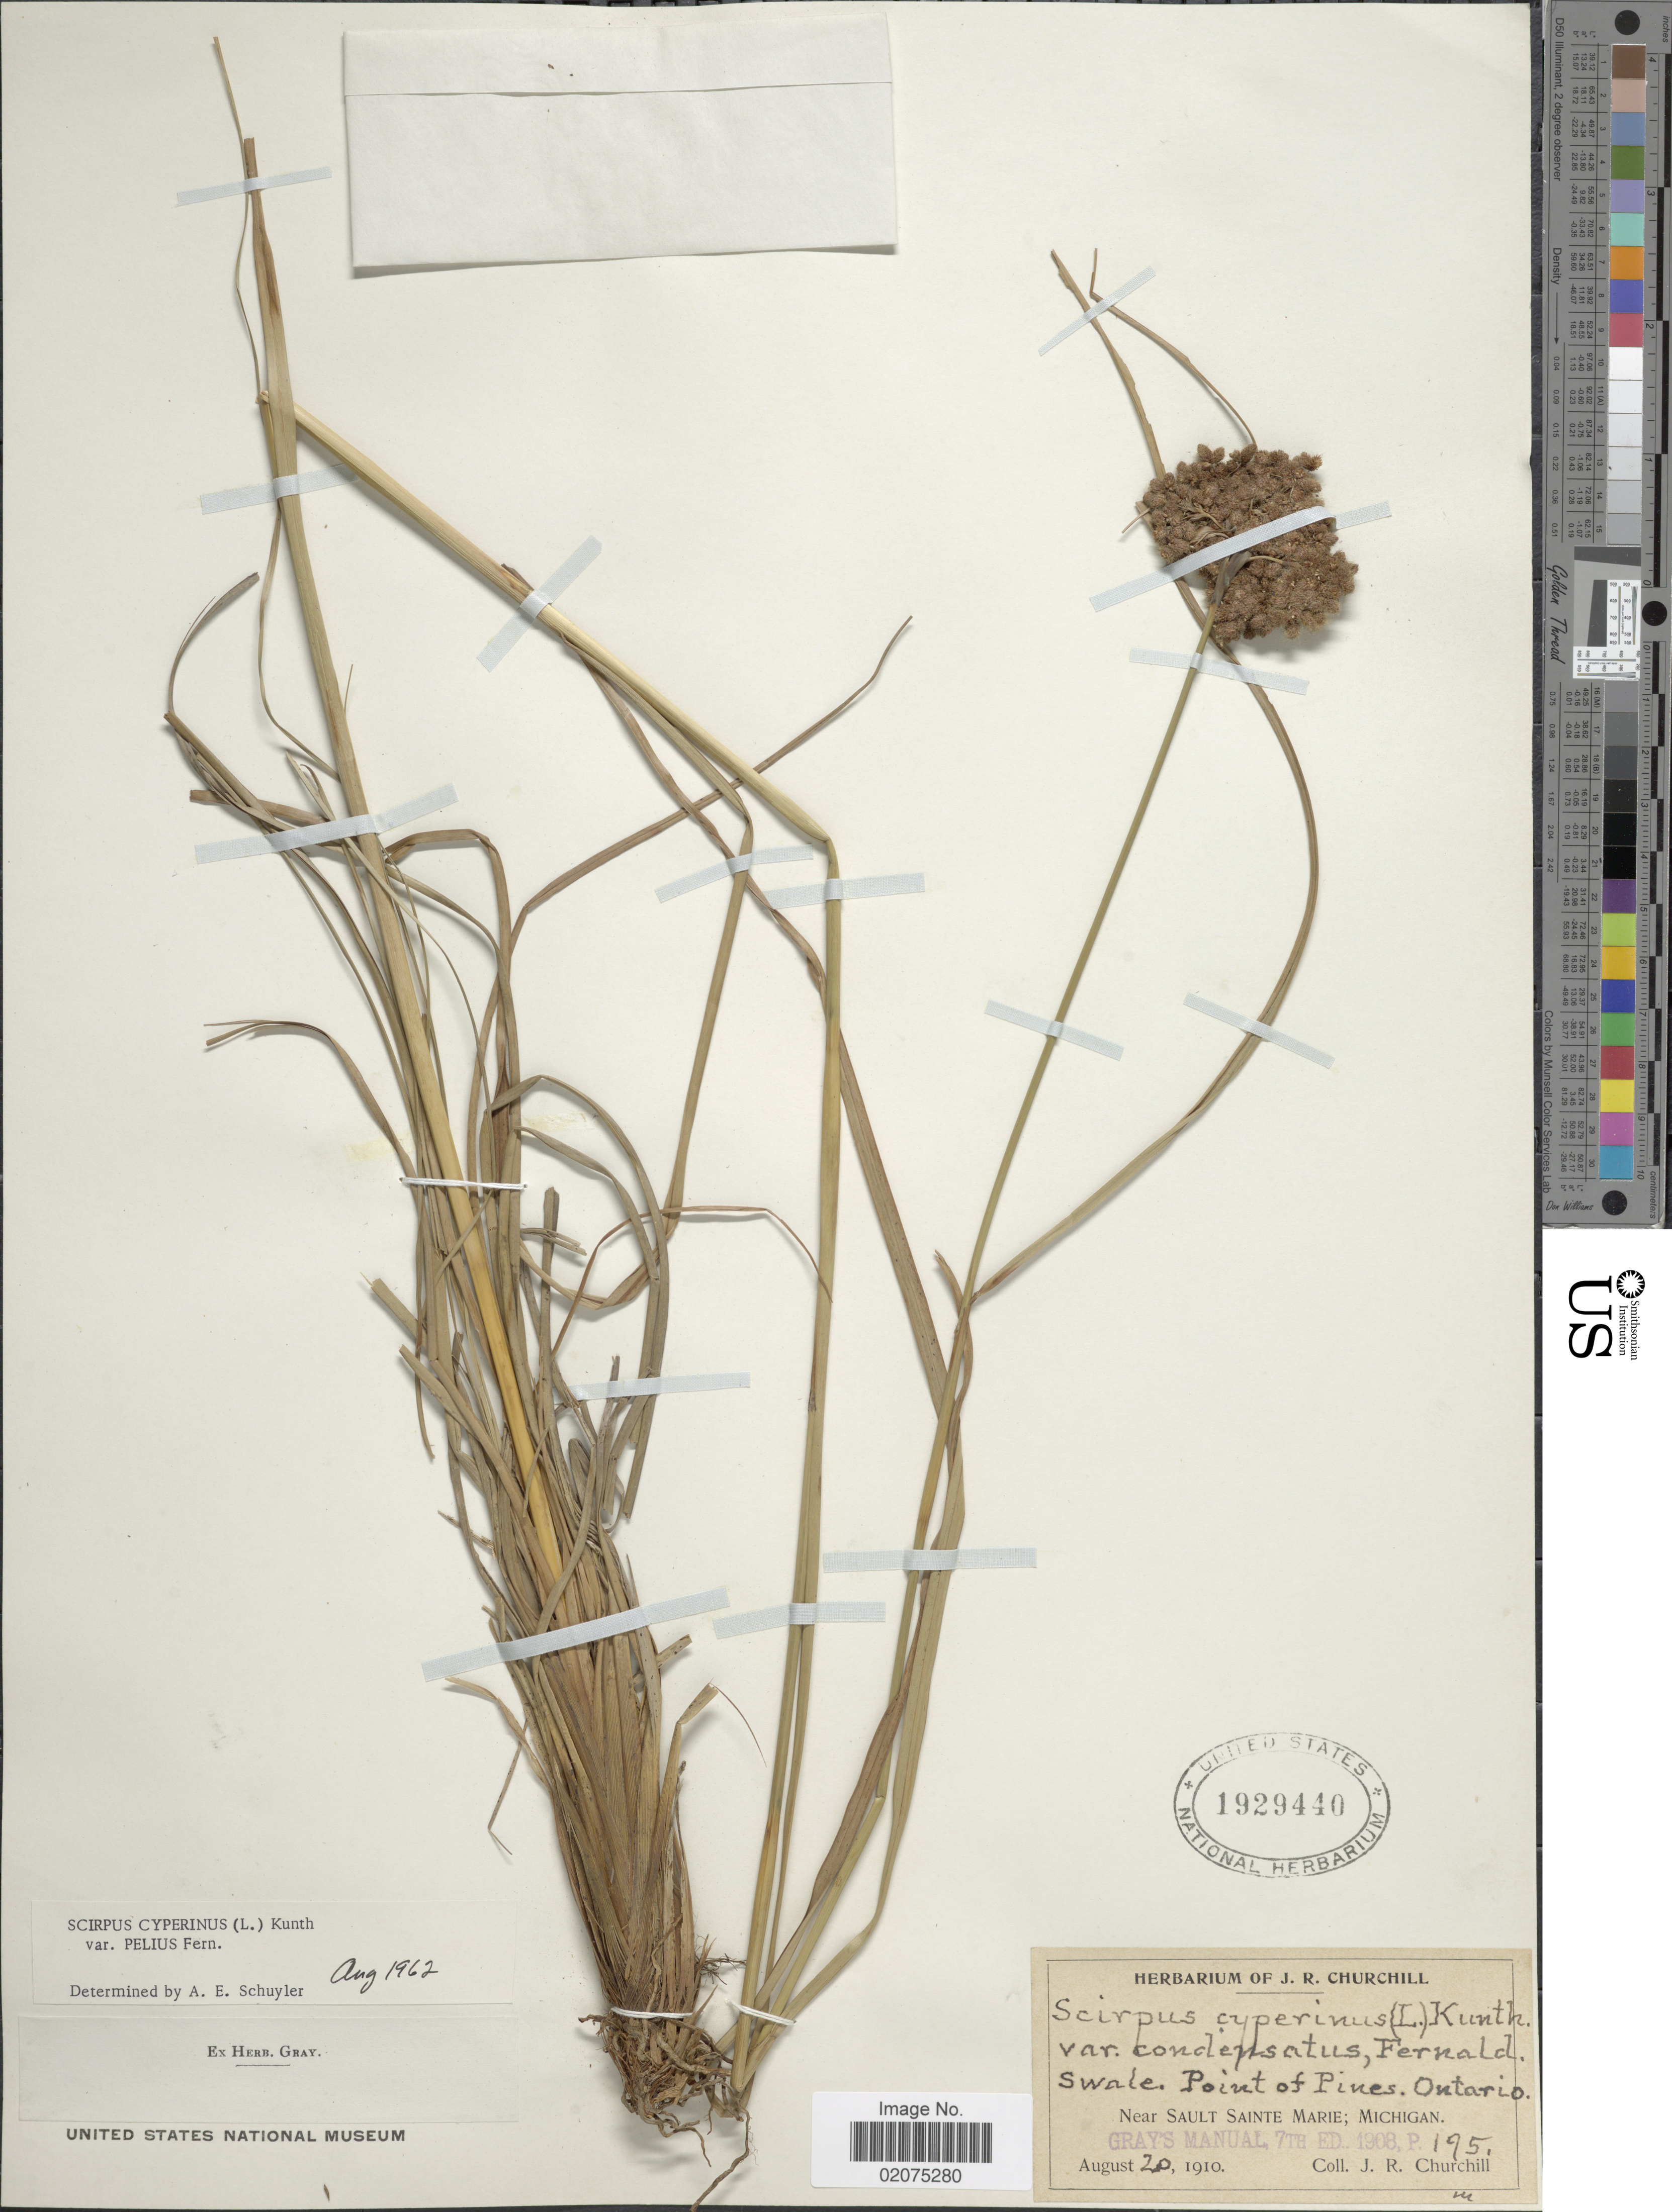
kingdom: Plantae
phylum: Tracheophyta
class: Liliopsida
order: Poales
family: Cyperaceae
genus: Scirpus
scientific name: Scirpus cyperinus var. pelius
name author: Fernald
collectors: J. Churchill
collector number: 195?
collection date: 1910-08-20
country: Canada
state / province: Ontario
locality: Swale, Point of Pines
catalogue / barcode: US 1929440